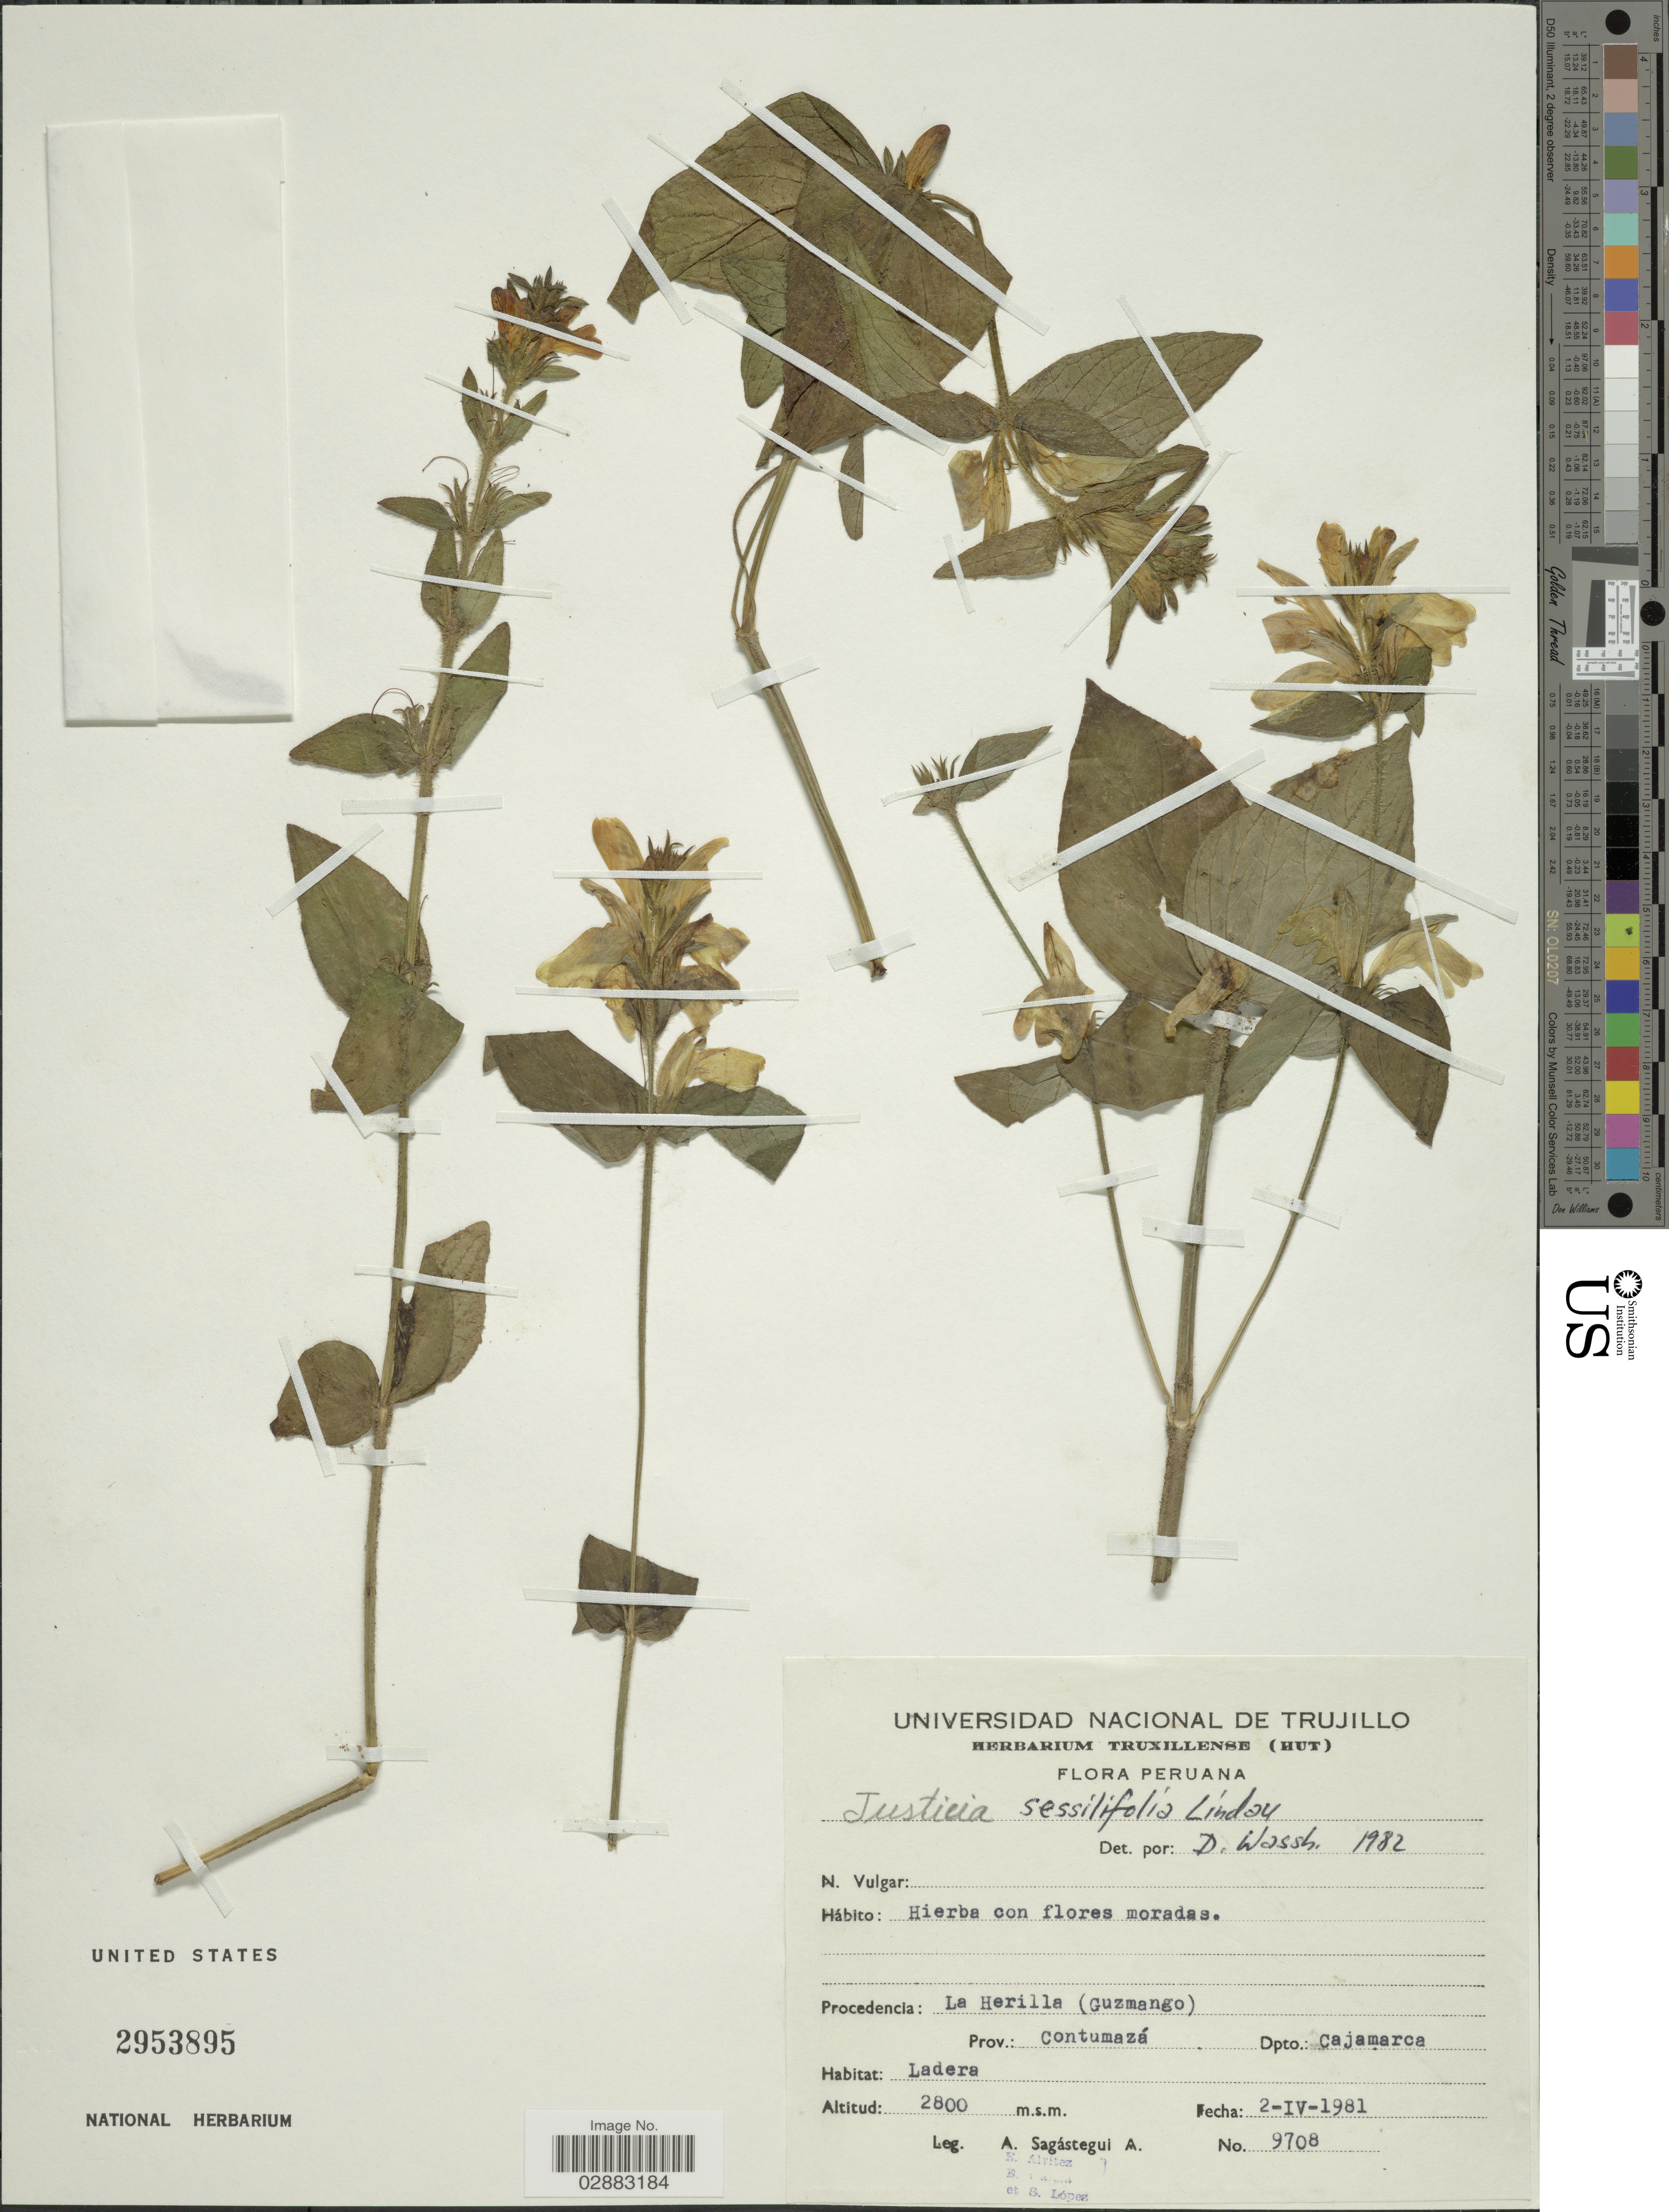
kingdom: Plantae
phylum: Tracheophyta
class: Magnoliopsida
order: Lamiales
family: Acanthaceae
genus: Justicia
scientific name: Justicia sessilifolia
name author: (Lindau) Wassh.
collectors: A. Sagástegui A.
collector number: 9708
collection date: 1981-04-02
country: Peru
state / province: Cajamarca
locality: La Herilla (Guzmango). Prov.: Contumazá. Dpto.: Cajamarca.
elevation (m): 2800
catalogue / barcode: US 2953895